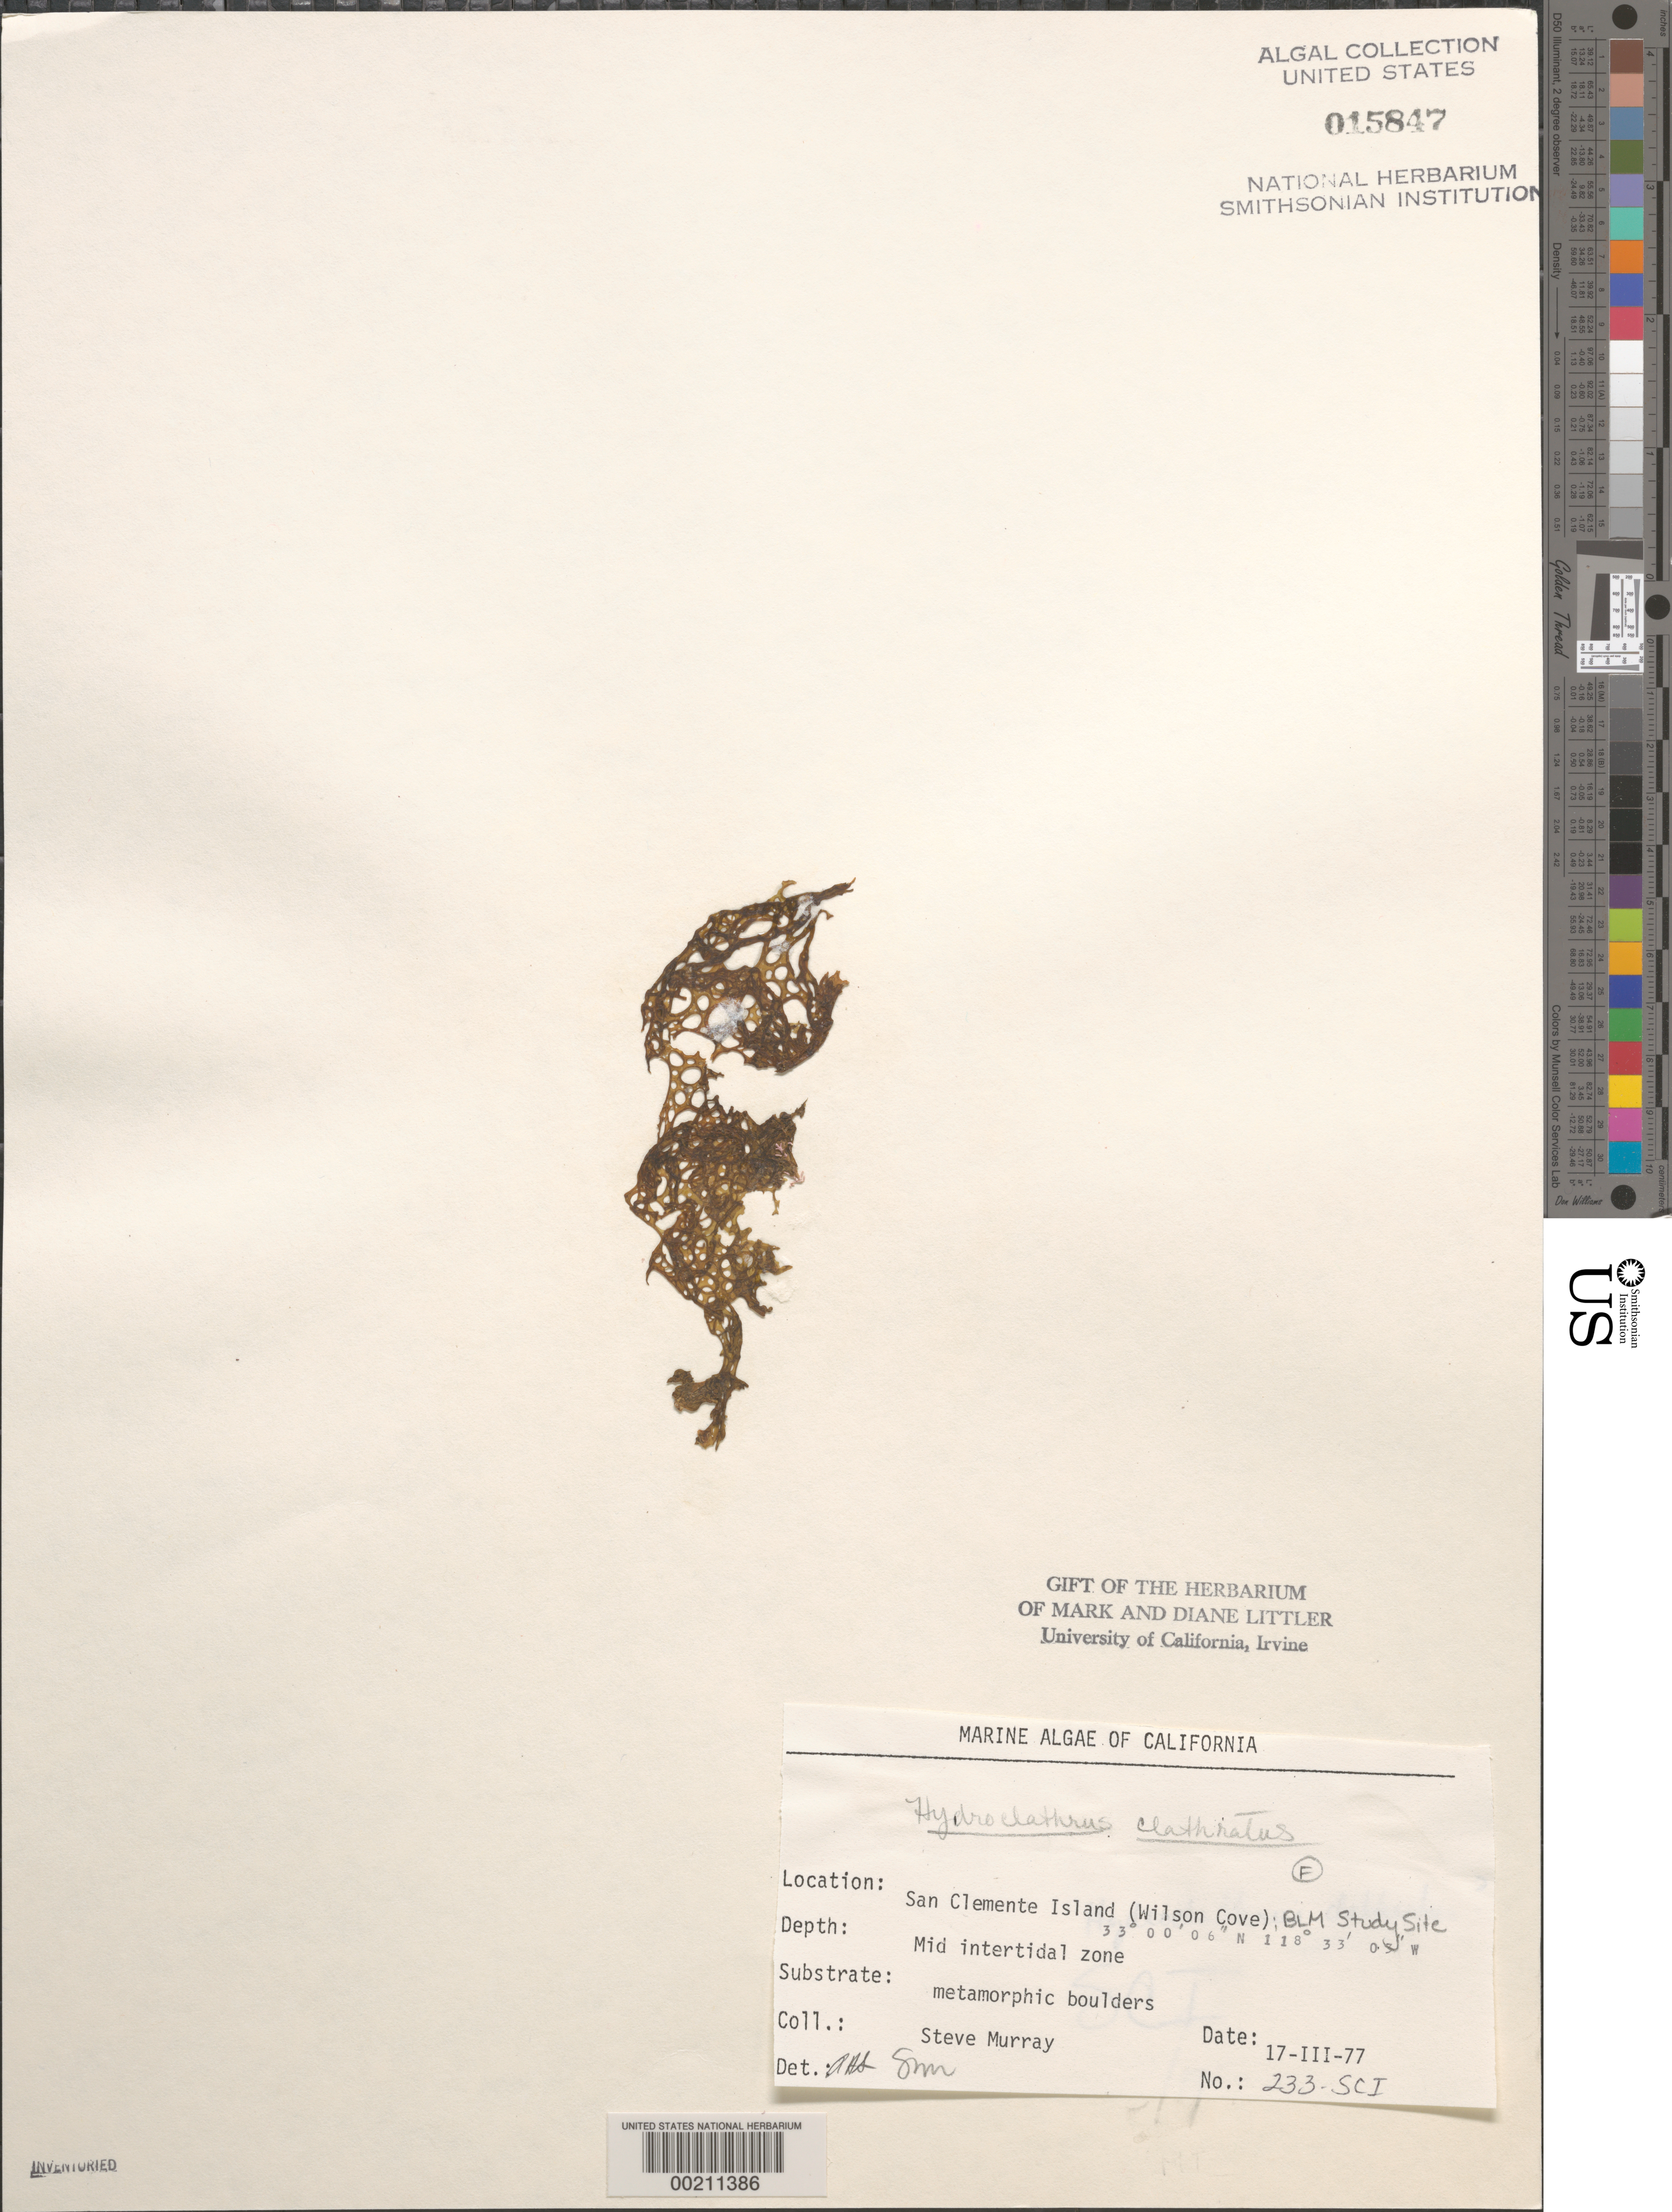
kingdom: Chromista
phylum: Ochrophyta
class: Phaeophyceae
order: Scytosiphonales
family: Scytosiphonaceae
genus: Hydroclathrus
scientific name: Hydroclathrus clathratus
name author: (C. Agardh) M. Howe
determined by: Sims, Robert H.; Murray, S. N.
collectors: S. N. Murray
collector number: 233-sci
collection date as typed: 17 Mar 1977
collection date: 1977-03-17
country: United States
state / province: California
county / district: Los Angeles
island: San Clemente Island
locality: Wilson Cove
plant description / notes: BLM-SOCALBIGHT Rocky Intertidal Survey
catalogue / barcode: US 15847